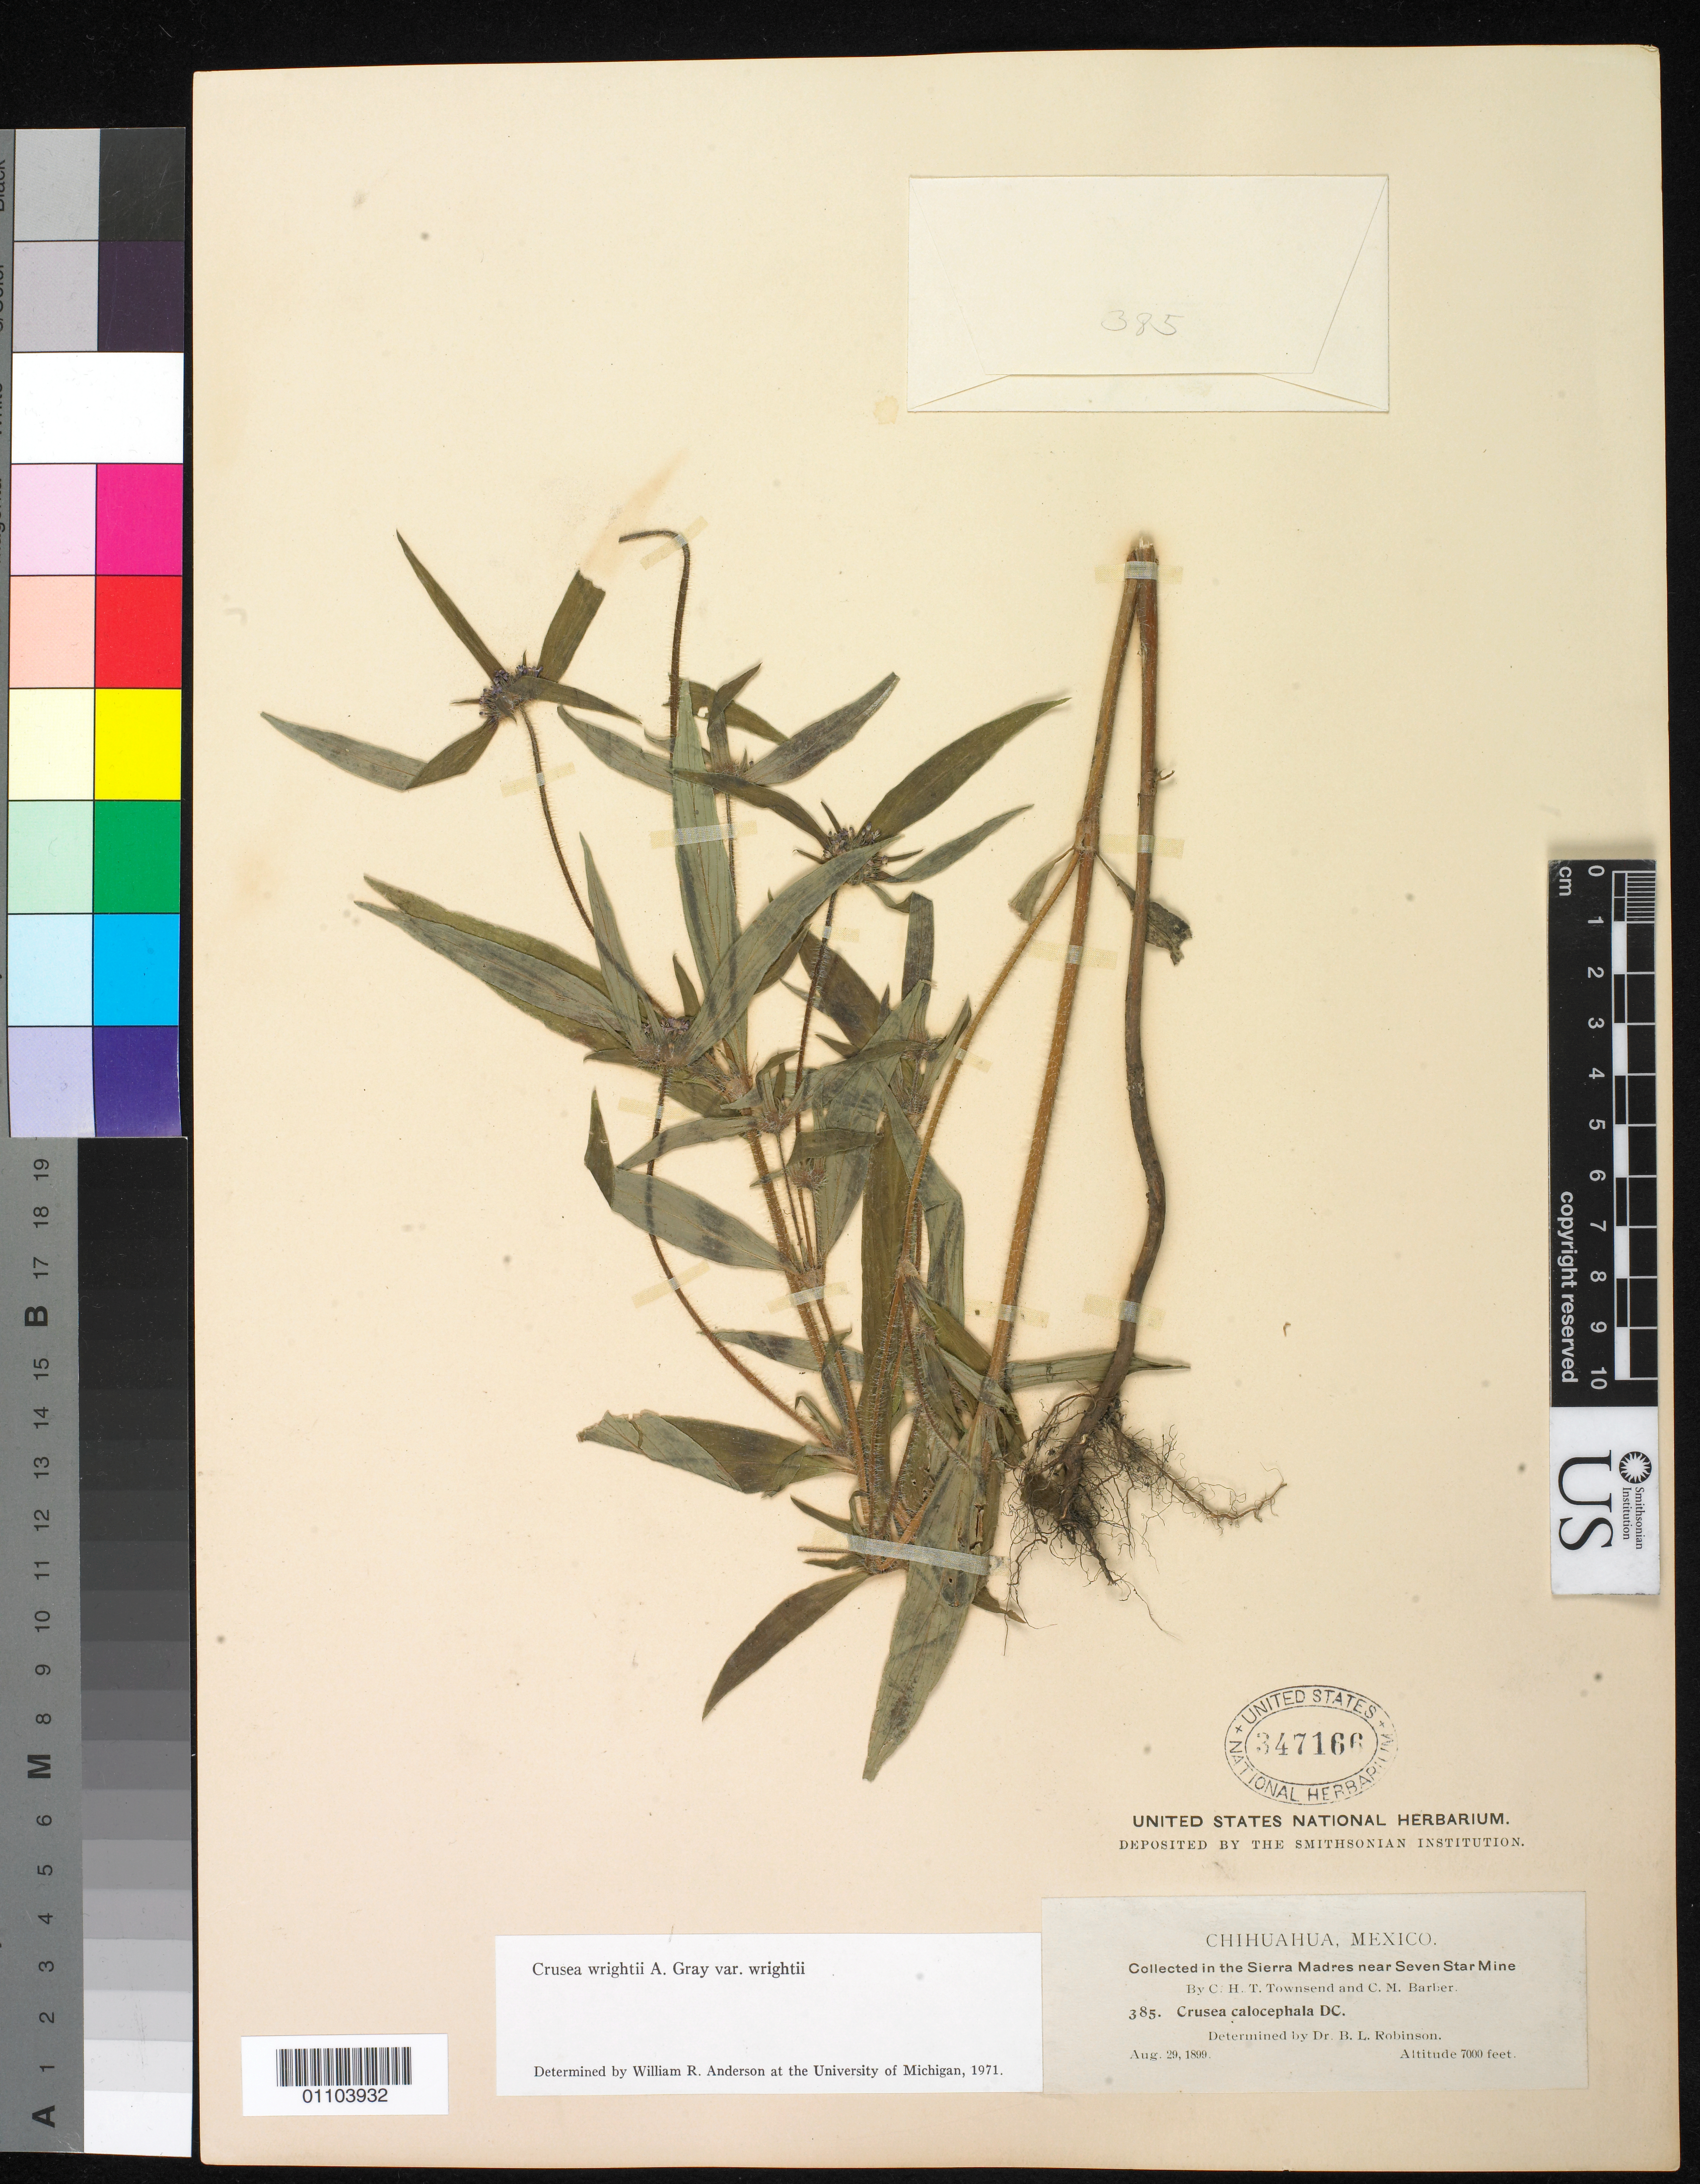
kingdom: Plantae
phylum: Tracheophyta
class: Magnoliopsida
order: Gentianales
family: Rubiaceae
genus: Crusea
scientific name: Crusea wrightii var. wrightii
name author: A. Gray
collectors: C. H. T. Townsend & C. Barber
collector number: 385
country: Mexico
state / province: Chihuahua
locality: In the Sierra Madres near Seven Star Mine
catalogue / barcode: US 347166